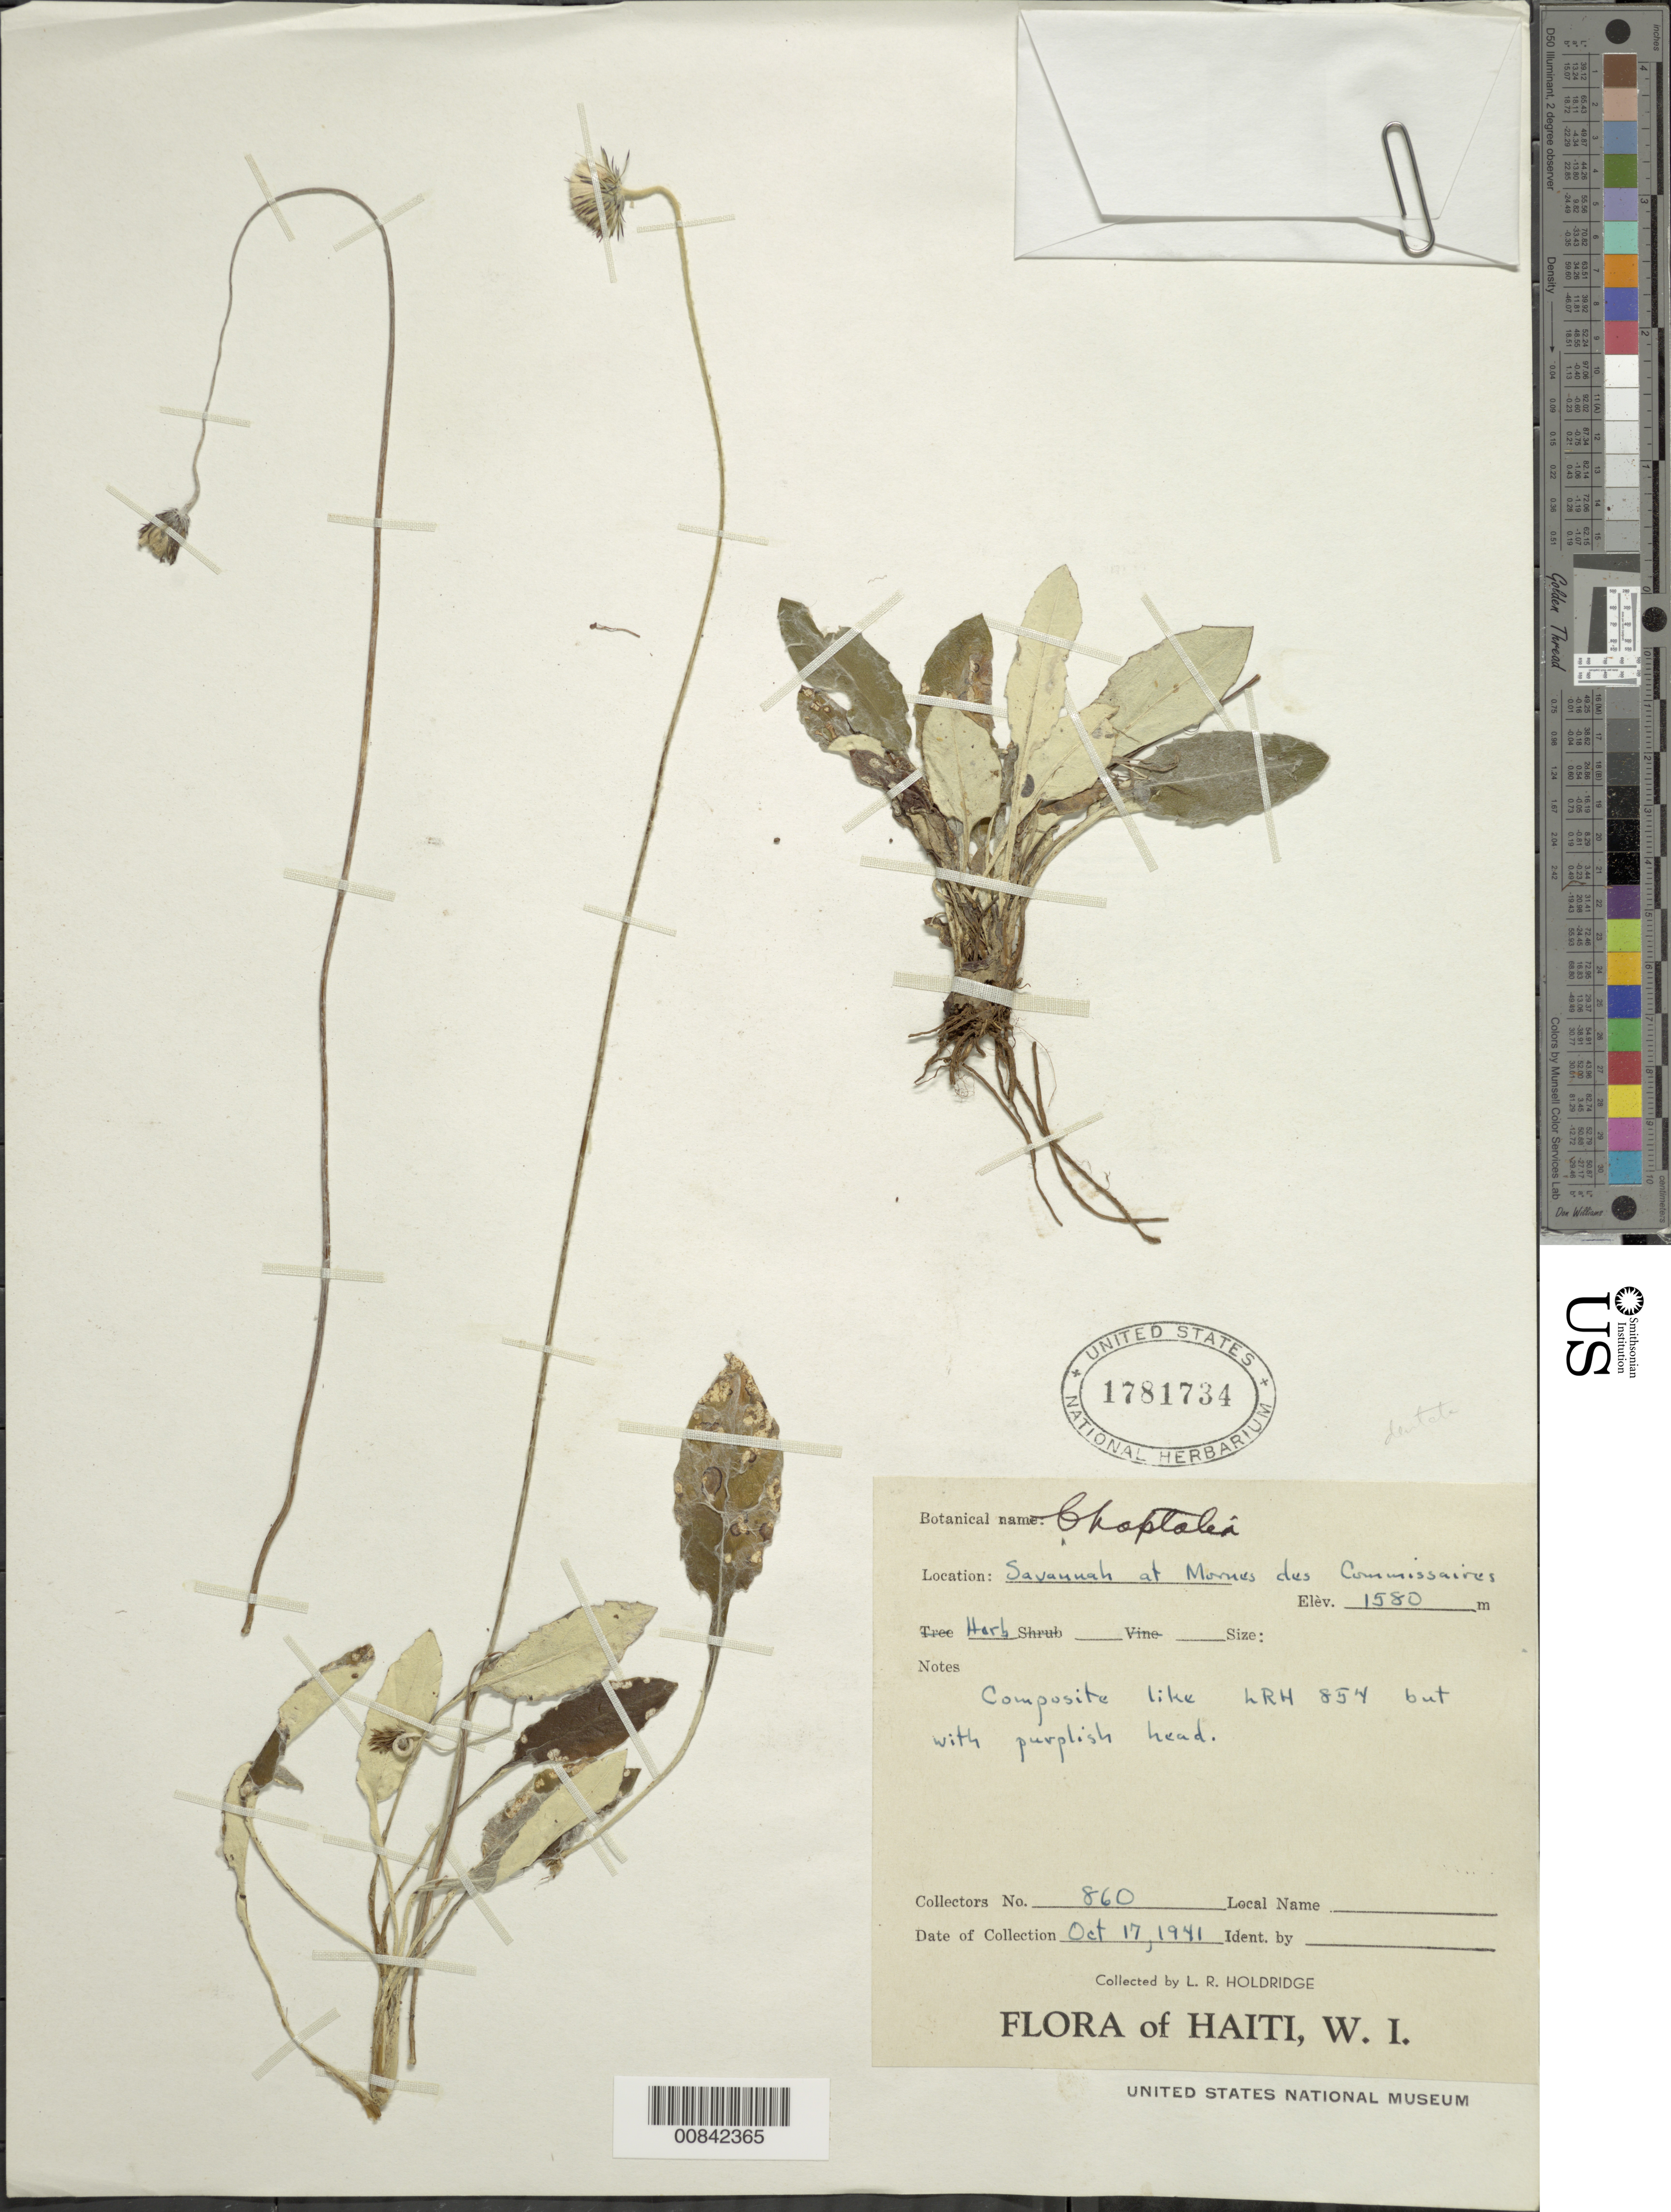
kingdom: Plantae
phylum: Tracheophyta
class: Magnoliopsida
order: Asterales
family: Asteraceae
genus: Chaptalia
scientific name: Chaptalia dentata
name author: (L.) Cass.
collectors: L. Holdridge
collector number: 860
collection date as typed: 17 Oct 1941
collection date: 1941-10-17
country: Haiti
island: Hispaniola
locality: Mornes des Commissaires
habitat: Savannah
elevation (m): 1580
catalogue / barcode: US 1781734